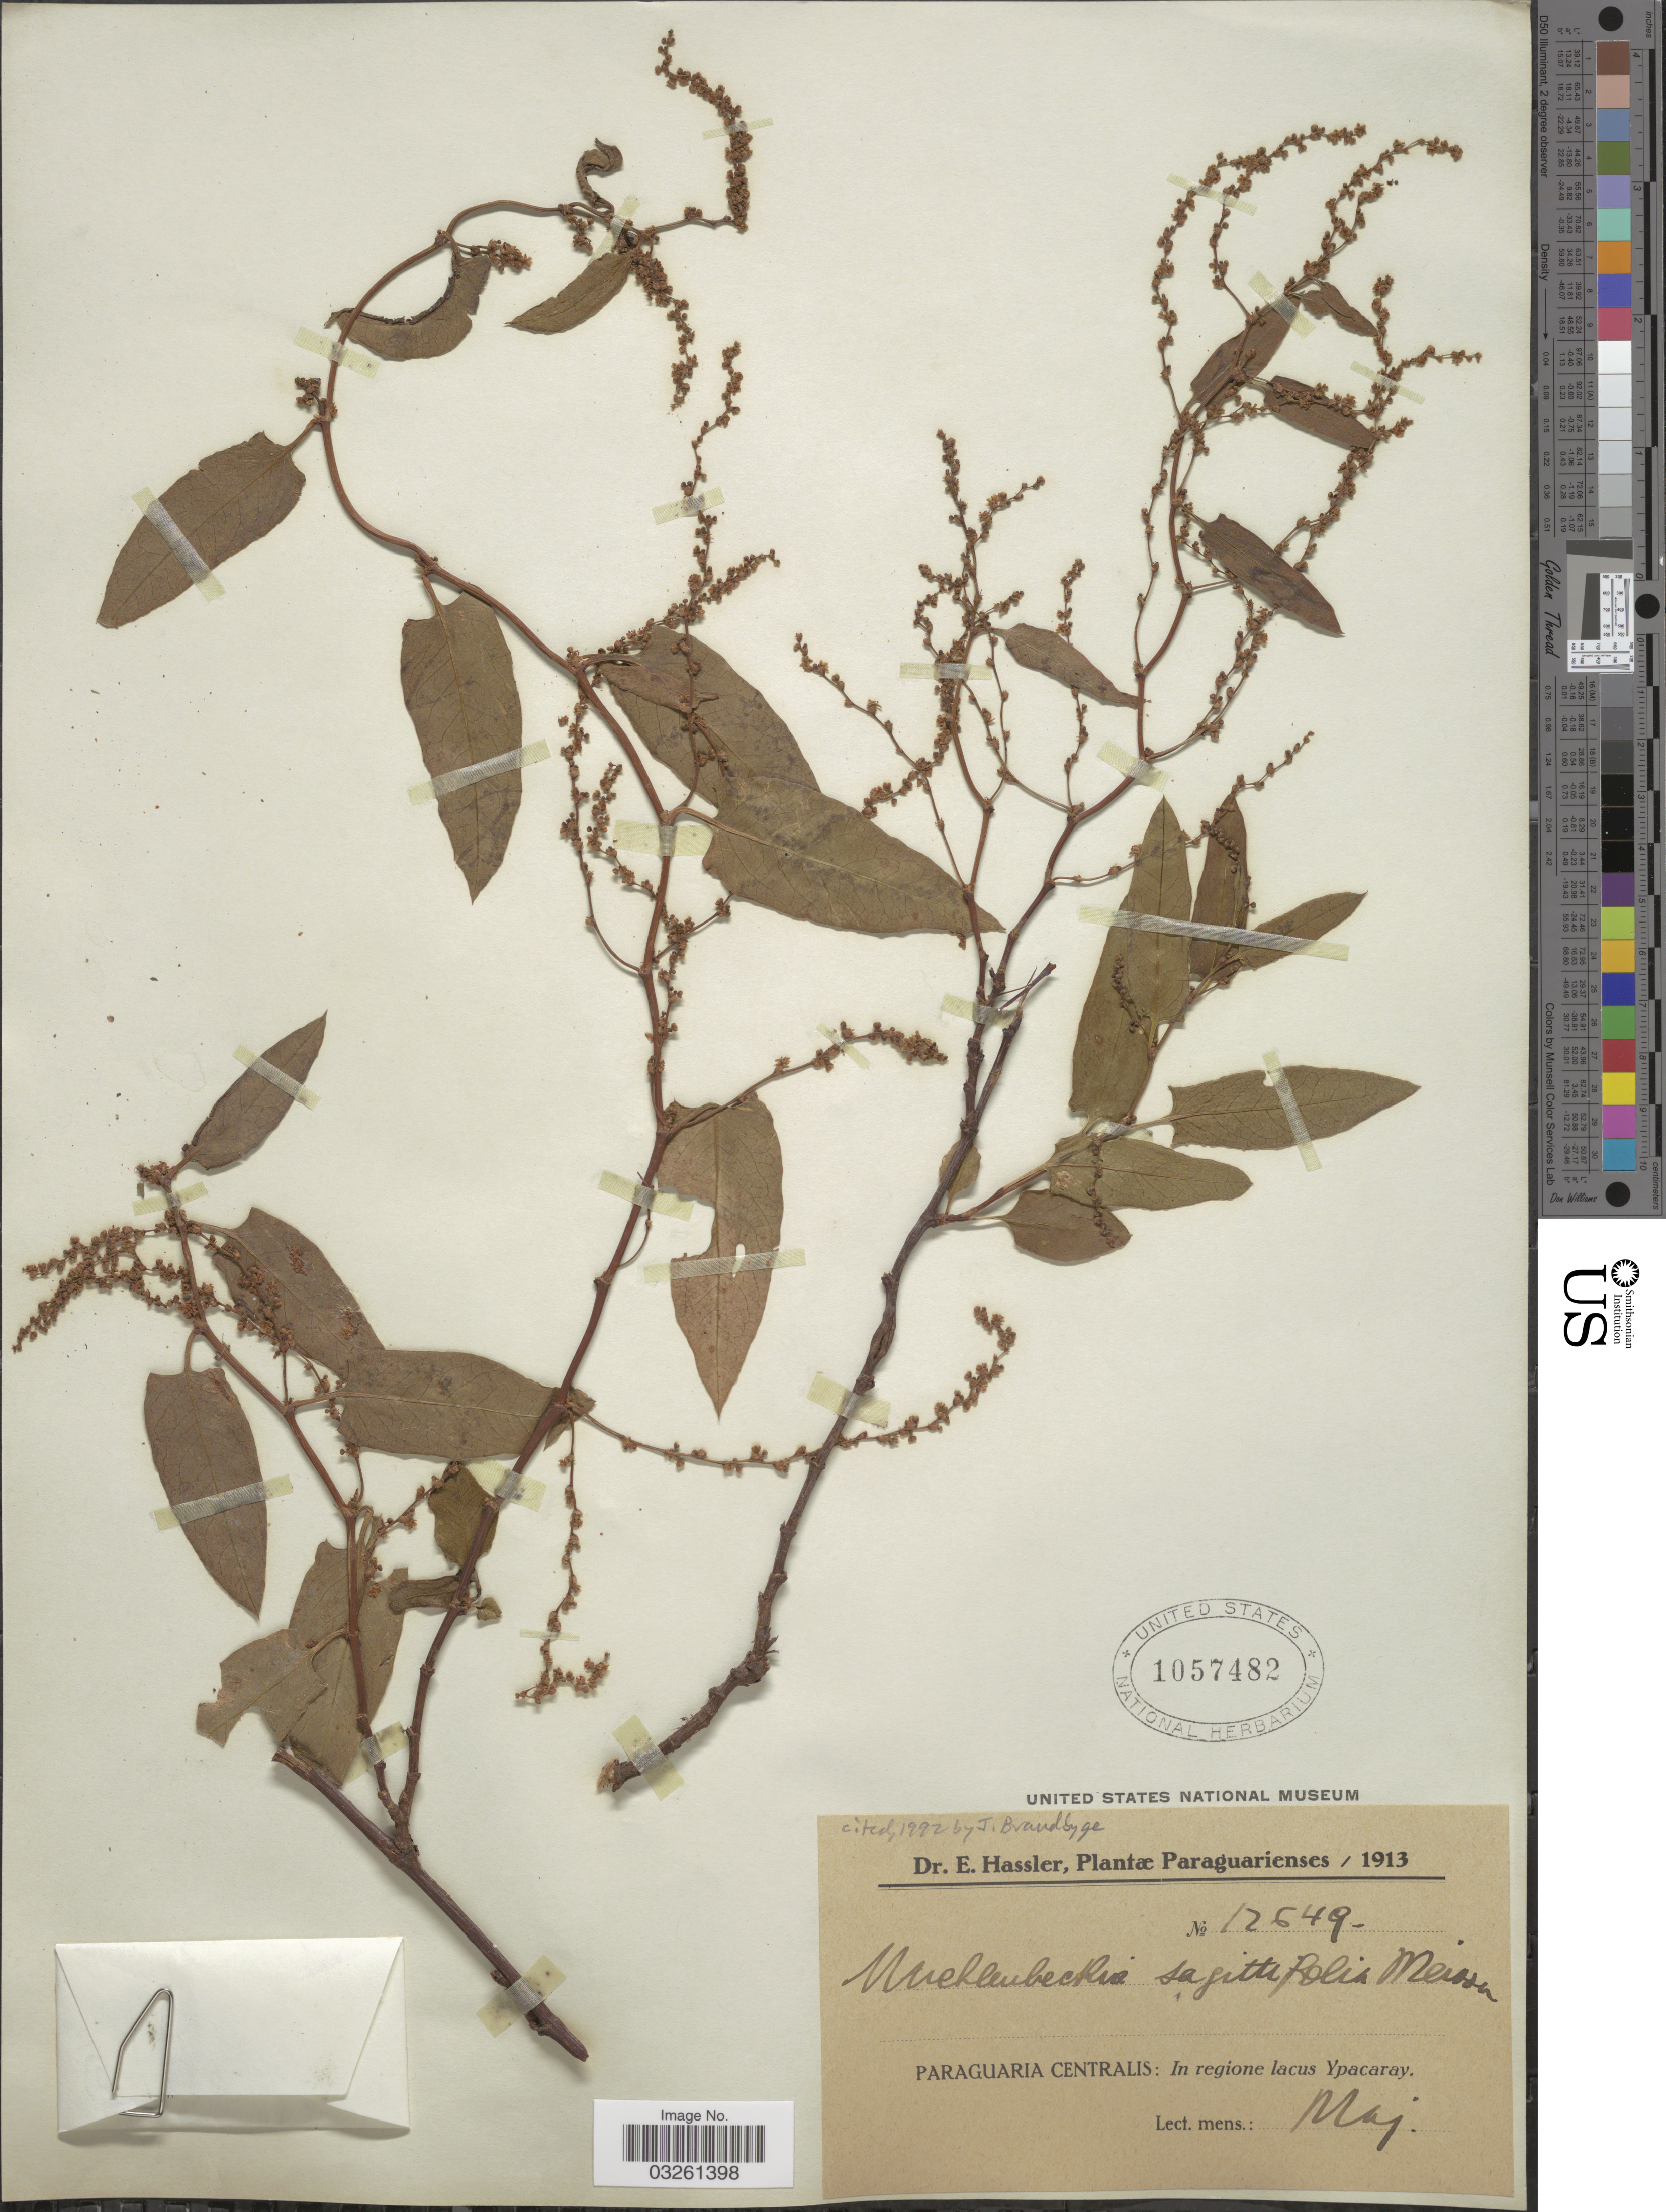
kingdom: Plantae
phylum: Tracheophyta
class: Magnoliopsida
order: Caryophyllales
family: Polygonaceae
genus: Muehlenbeckia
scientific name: Muehlenbeckia sagittifolia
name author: (Ortega) Meisn.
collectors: E. Hassler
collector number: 12649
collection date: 1913-05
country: Paraguay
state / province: Paraguari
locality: Paraguaria Centralis: In regione lacus Ypacaray.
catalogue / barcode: US 1057482